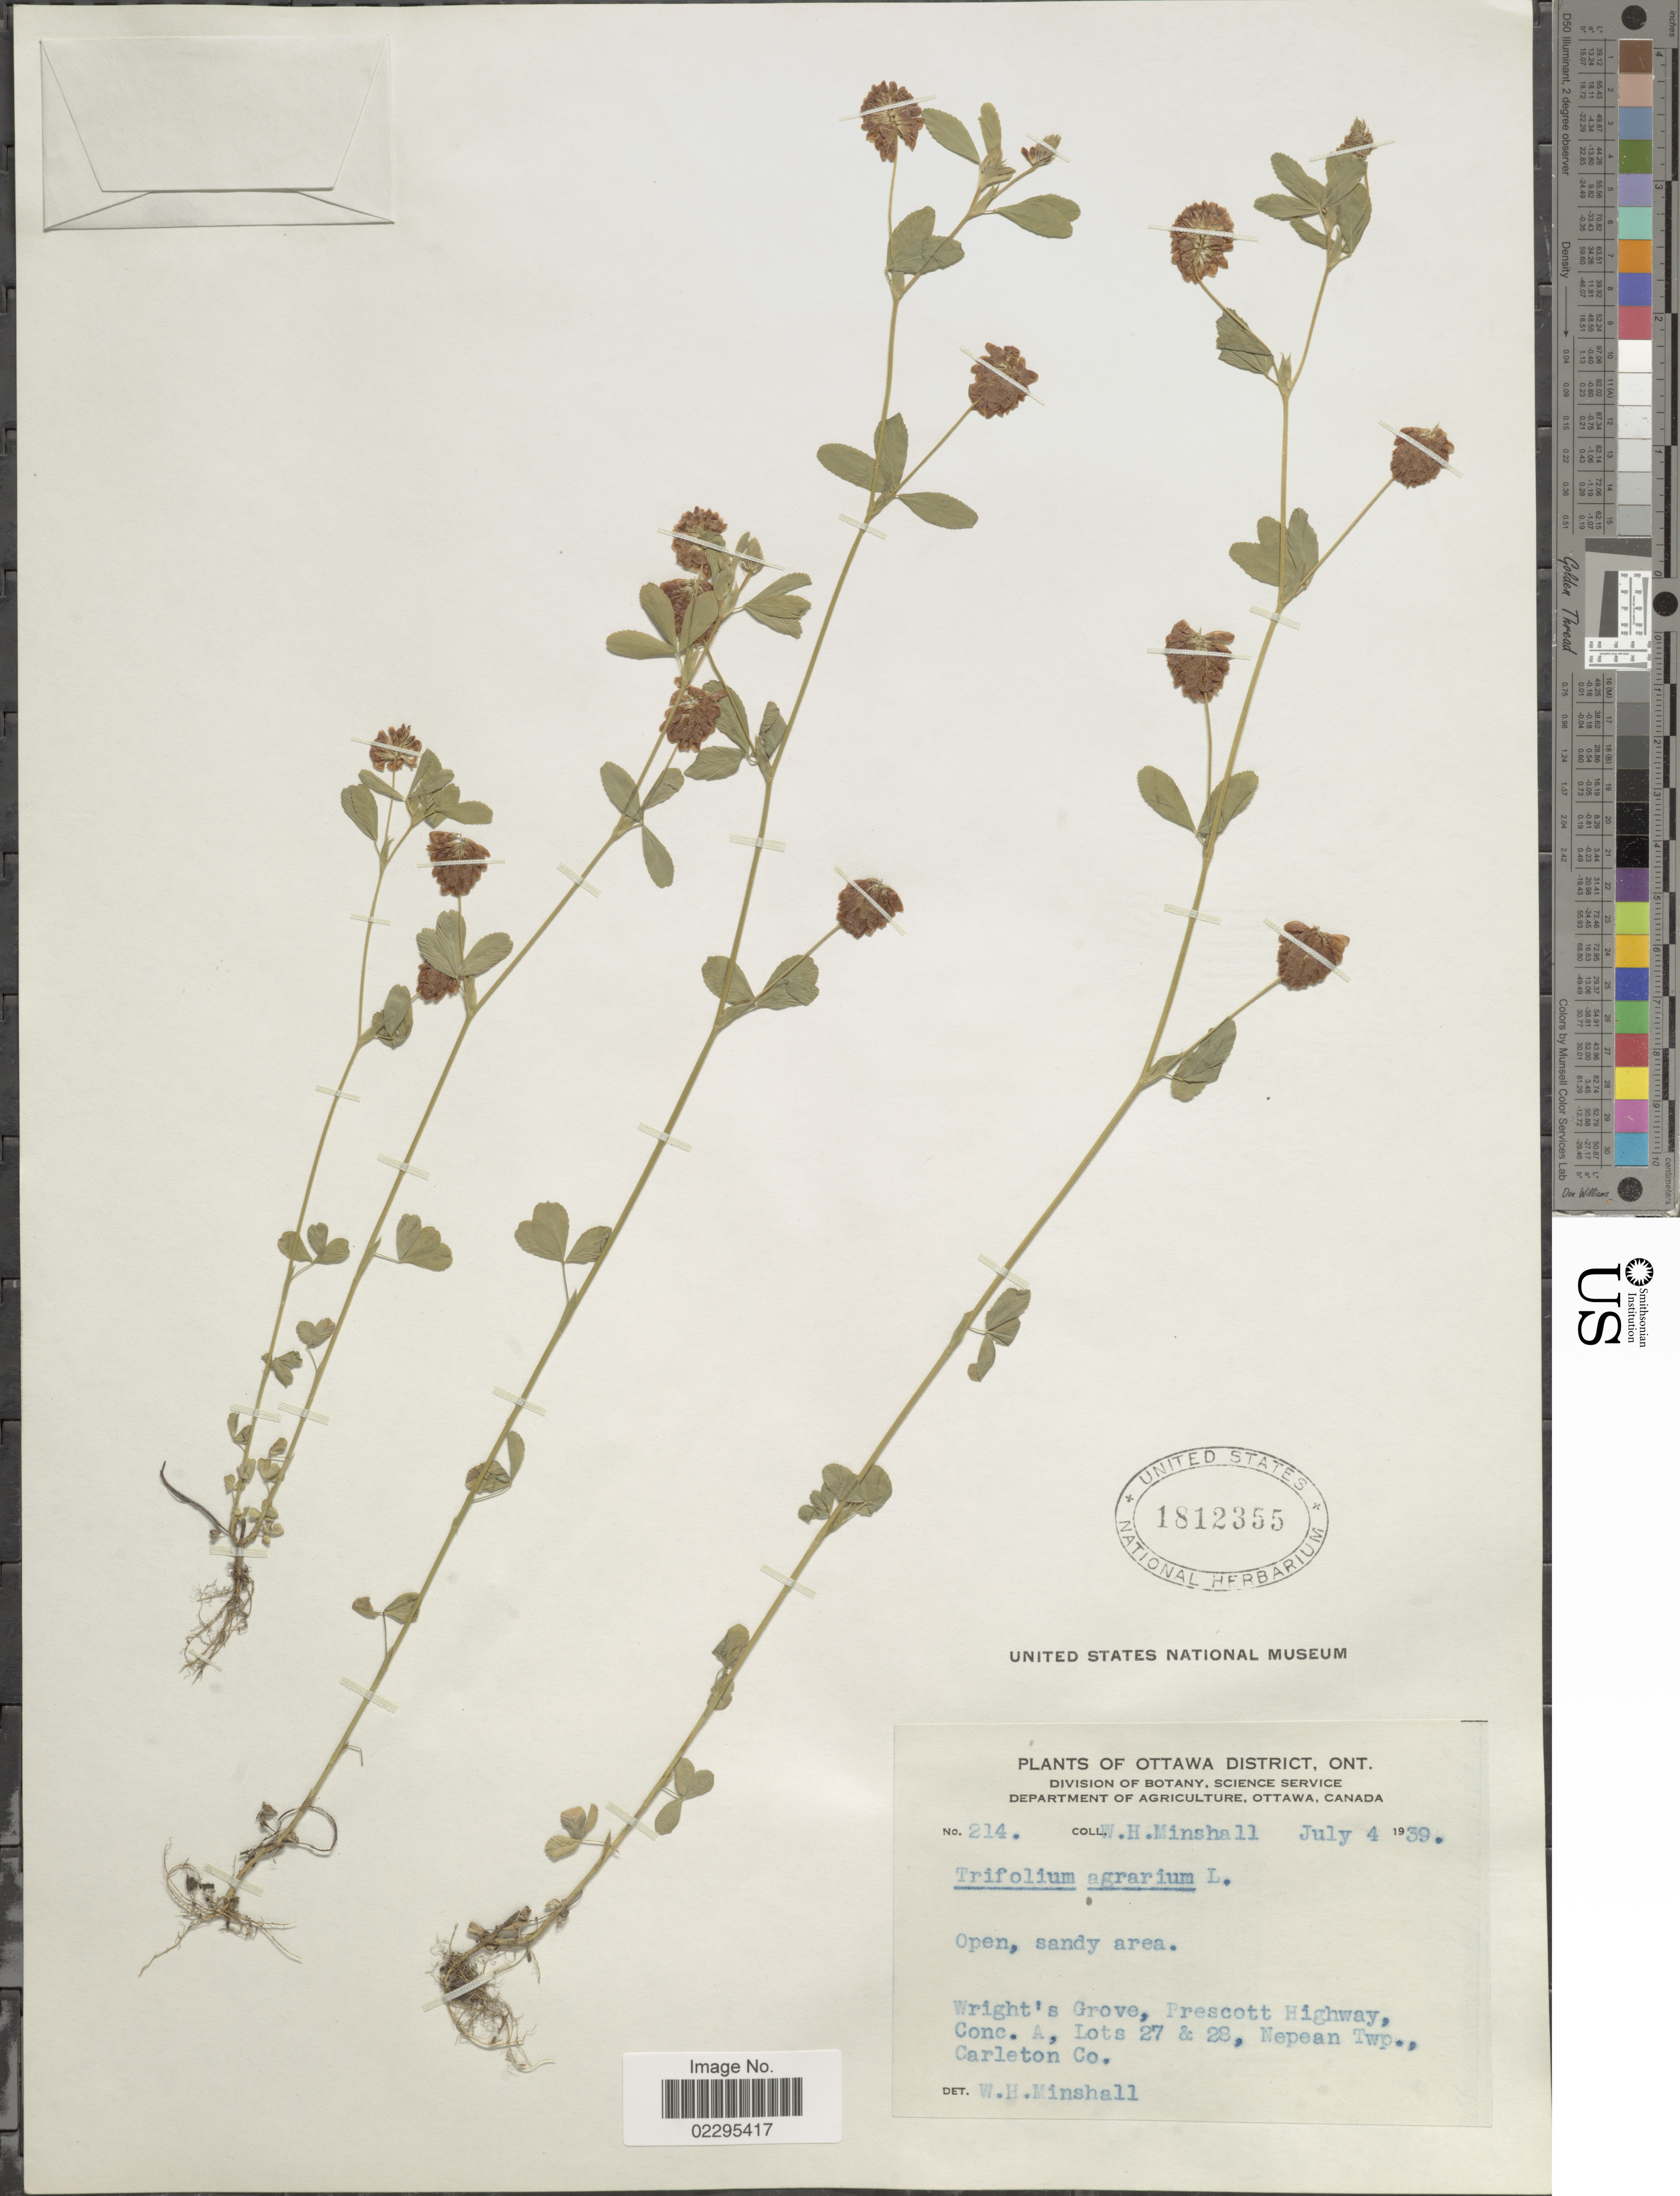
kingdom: Plantae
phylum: Tracheophyta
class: Magnoliopsida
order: Fabales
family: Fabaceae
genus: Trifolium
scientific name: Trifolium agrarium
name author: L.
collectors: W. Minshall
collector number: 214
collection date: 1939-07-04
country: Canada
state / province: Ontario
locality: Ottawa District. Wright's Cove, Prescott Highway, Conc. A, Lots 27 & 28, Nepean Twp., Carleton Co.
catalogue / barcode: US 1812355